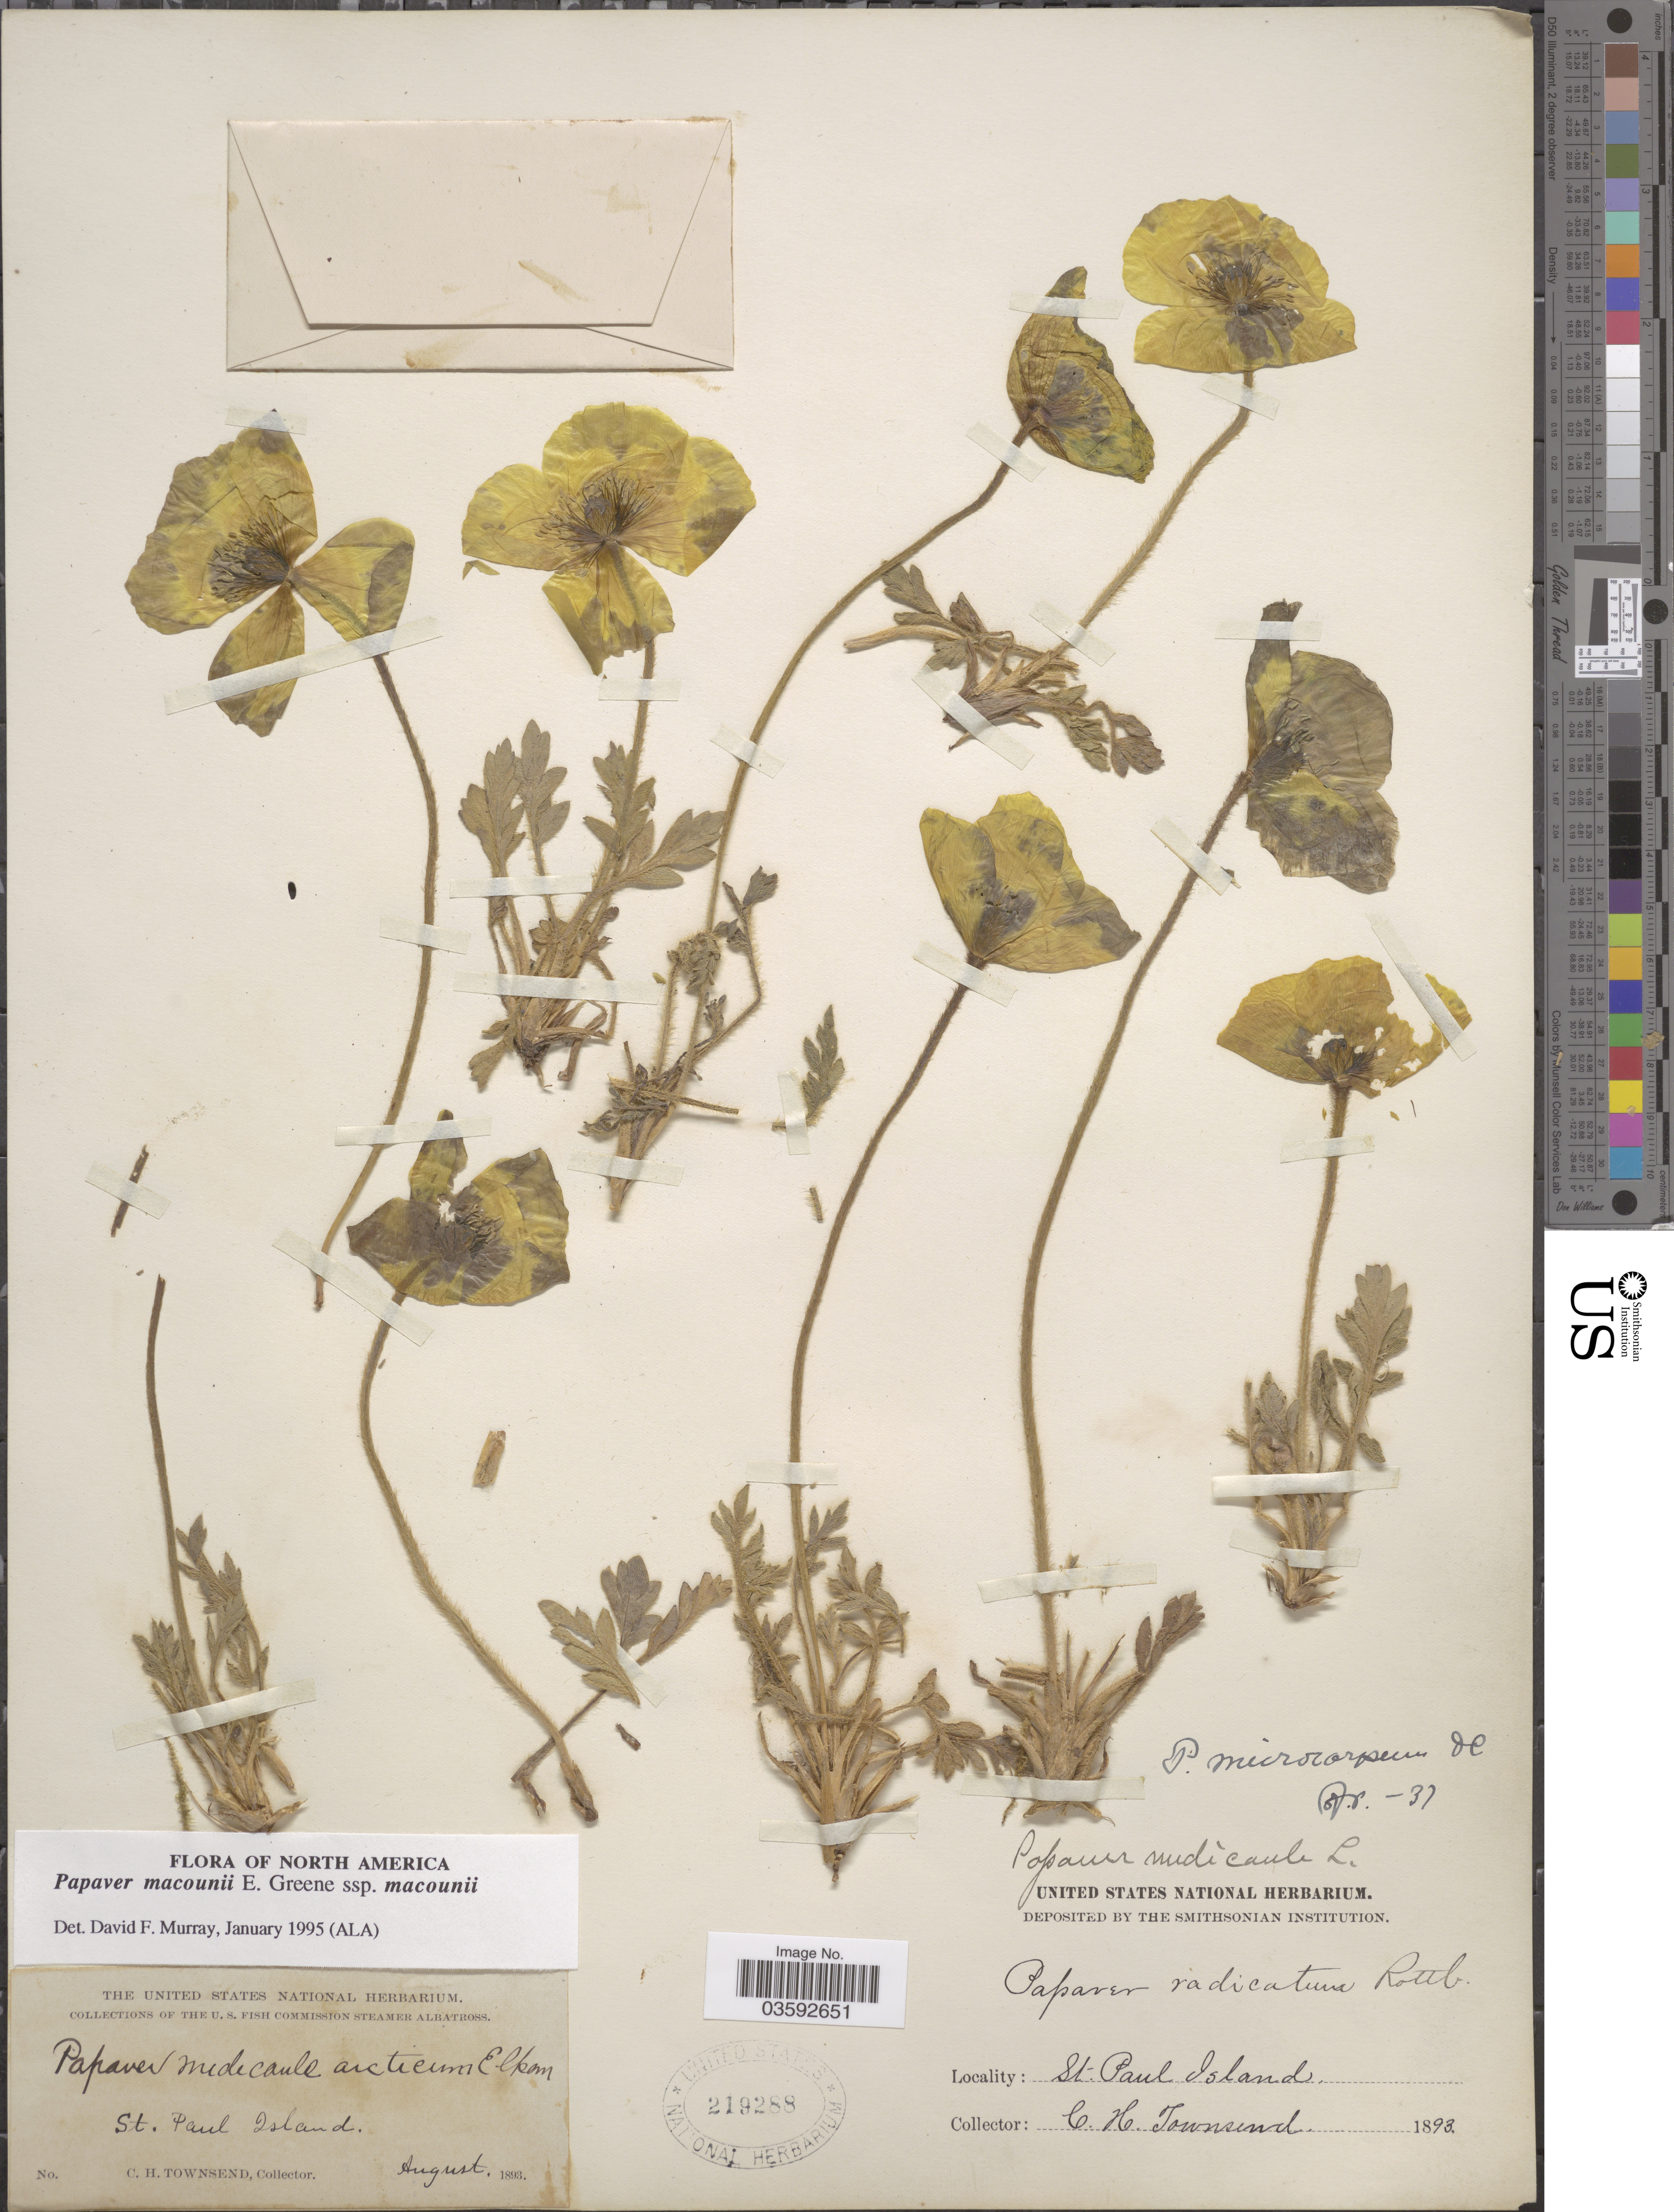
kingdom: Plantae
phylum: Tracheophyta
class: Magnoliopsida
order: Ranunculales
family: Papaveraceae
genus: Papaver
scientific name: Papaver macounii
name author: Greene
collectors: C. H. Townsend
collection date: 1893-08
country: United States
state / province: Alaska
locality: St. Paul Island.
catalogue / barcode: US 219288